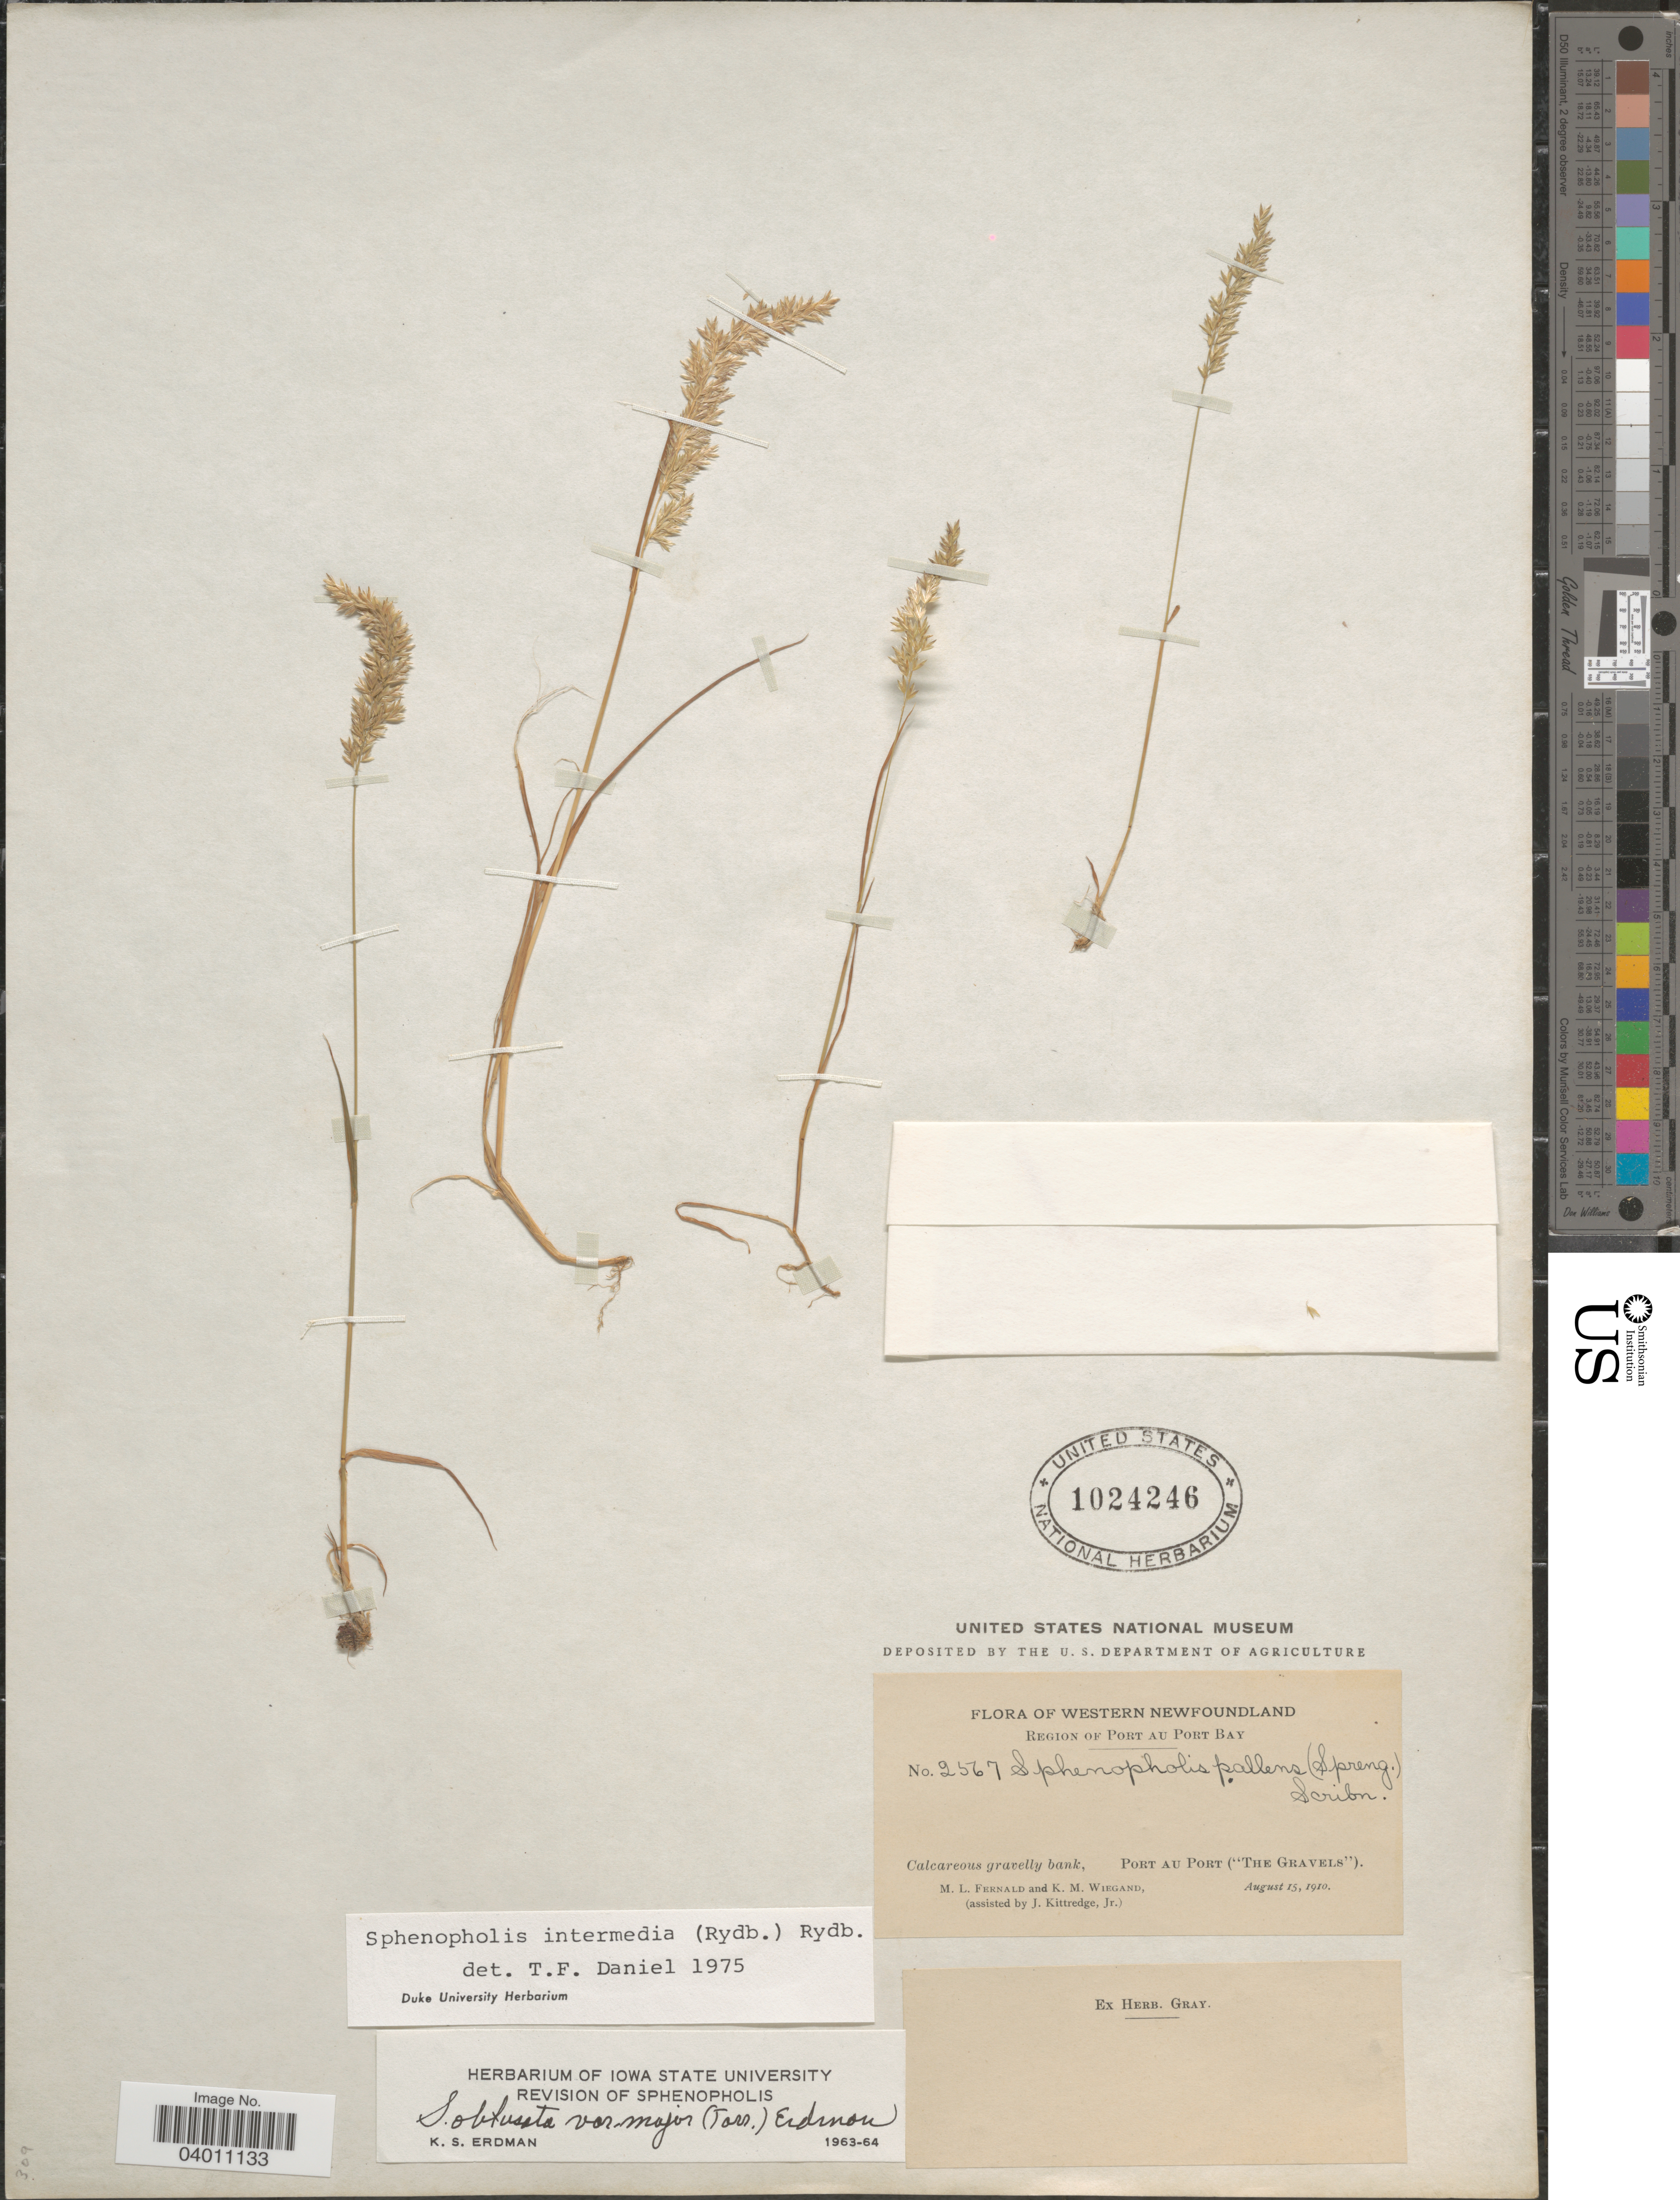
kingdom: Plantae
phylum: Tracheophyta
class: Liliopsida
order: Poales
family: Poaceae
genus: Sphenopholis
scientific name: Sphenopholis intermedia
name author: (Rydb.) Rydb.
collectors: M. L. Fernald, K. M. Wiegand & J. Kittredge Jr.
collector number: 2567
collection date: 1910-08-15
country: Canada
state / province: Newfoundland and Labrador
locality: Western Newfoundland. Region of Port au Port Bay. Port au Port ("The Gravels").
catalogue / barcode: US 1024246